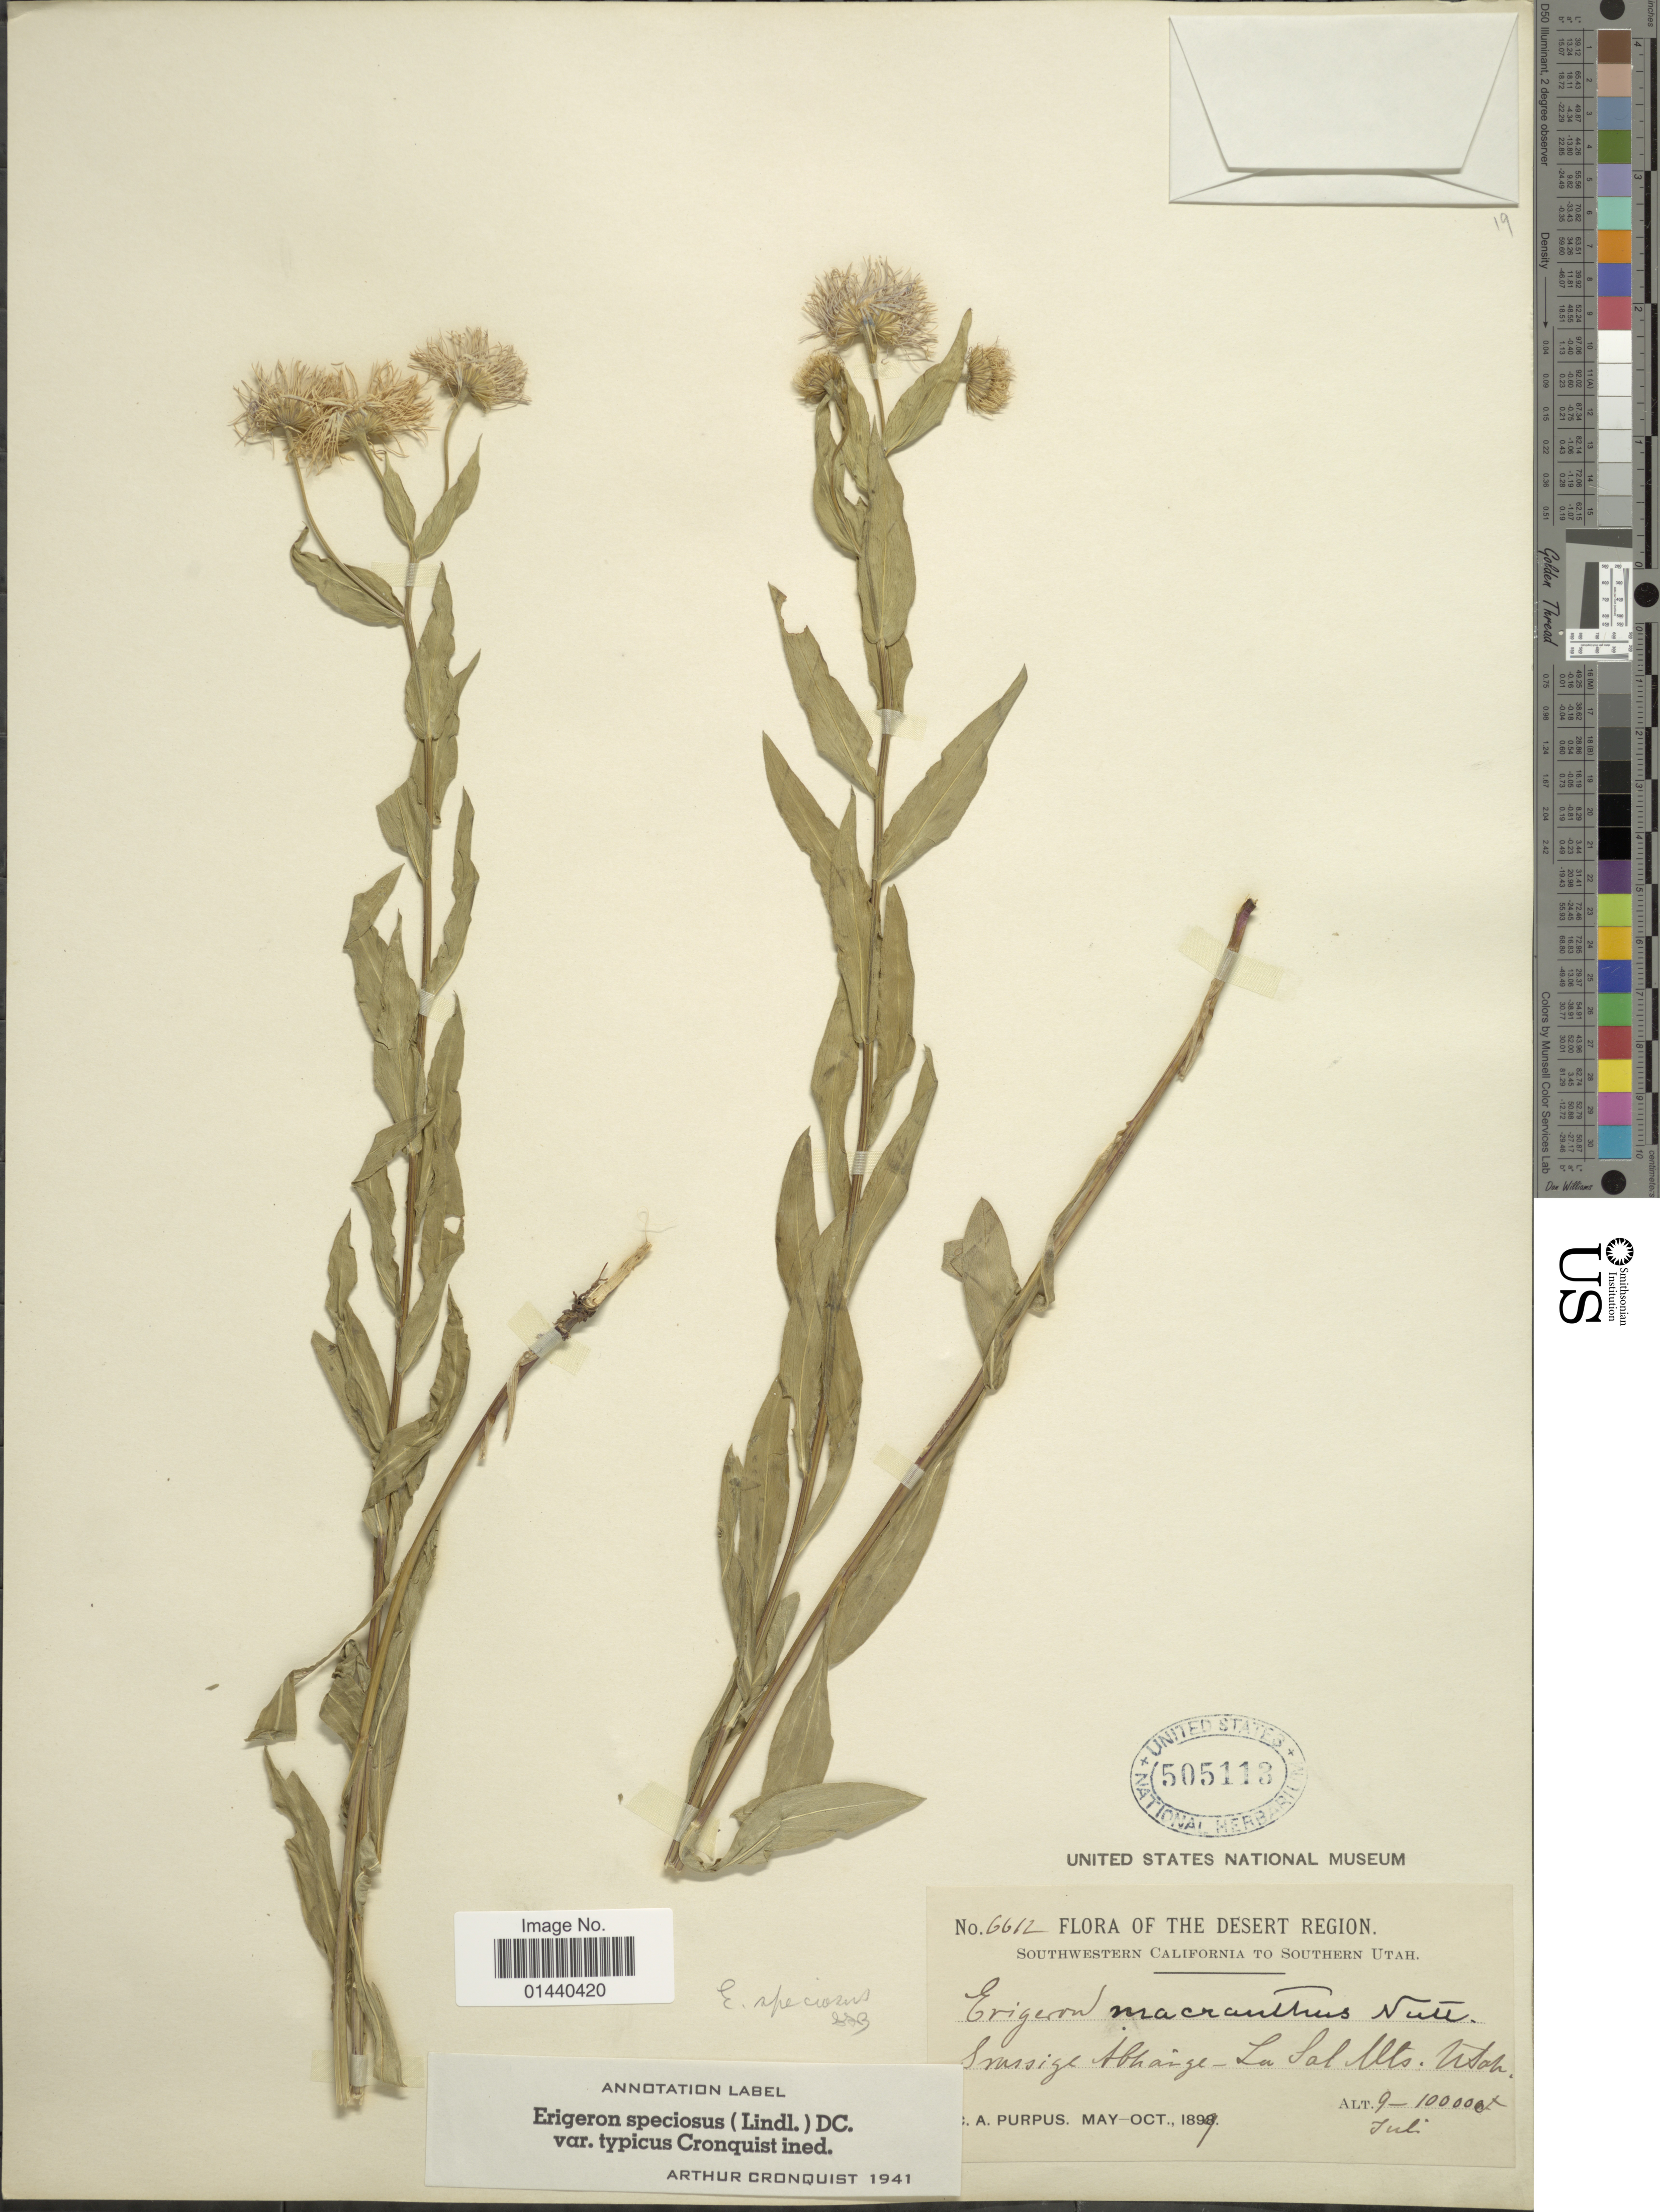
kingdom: Plantae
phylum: Tracheophyta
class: Magnoliopsida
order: Asterales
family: Asteraceae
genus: Erigeron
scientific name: Erigeron speciosus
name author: (Lindl.) DC.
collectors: C. A. Purpus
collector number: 6662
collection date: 1897-05/1897-10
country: United States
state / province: Utah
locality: The Desert Region. Southwestern California to Southern Utah. La Sal Mts.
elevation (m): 27432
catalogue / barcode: US 505113